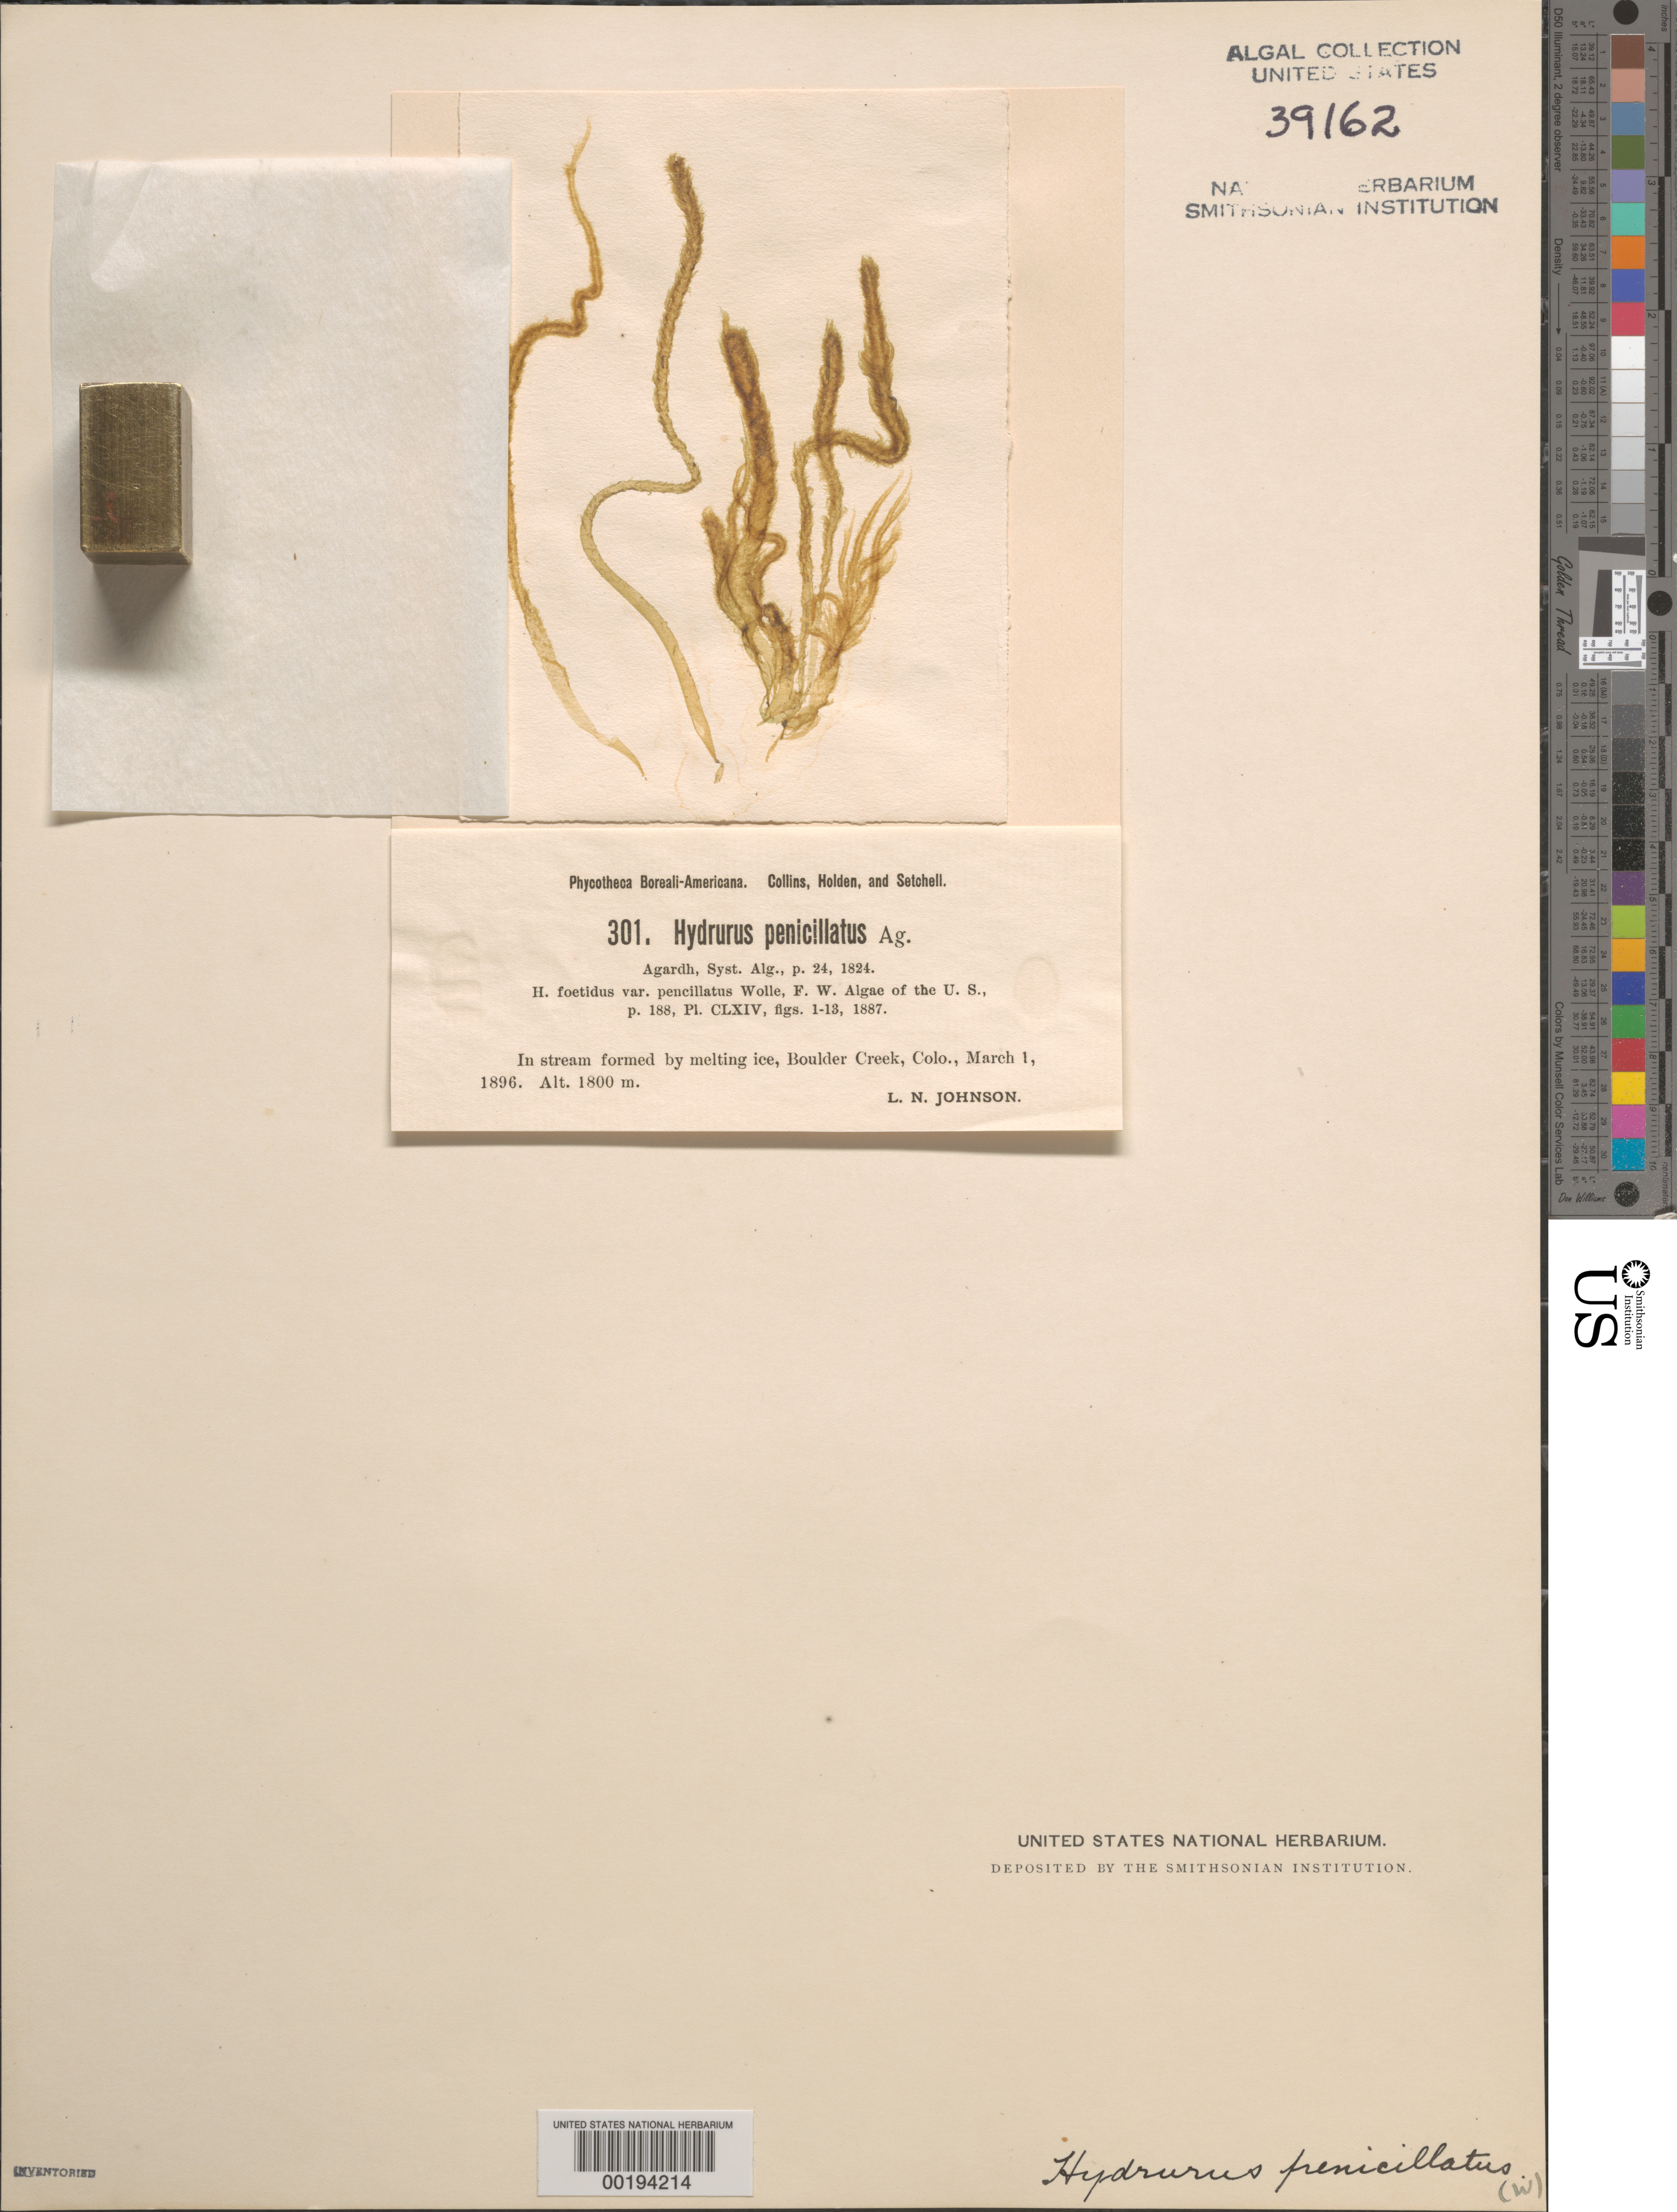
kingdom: Chromista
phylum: Ochrophyta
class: Chrysophyceae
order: Hydrurales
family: Hydruraceae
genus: Hydrurus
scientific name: Hydrurus penicillatus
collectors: L. N. Johnson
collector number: PB-A 301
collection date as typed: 01 Mar 1896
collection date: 1896-03-01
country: United States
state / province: Colorado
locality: Boulder Creek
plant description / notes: Collins, Holden & Setchell, Phycotheca Boreali-Americana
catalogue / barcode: US 39162